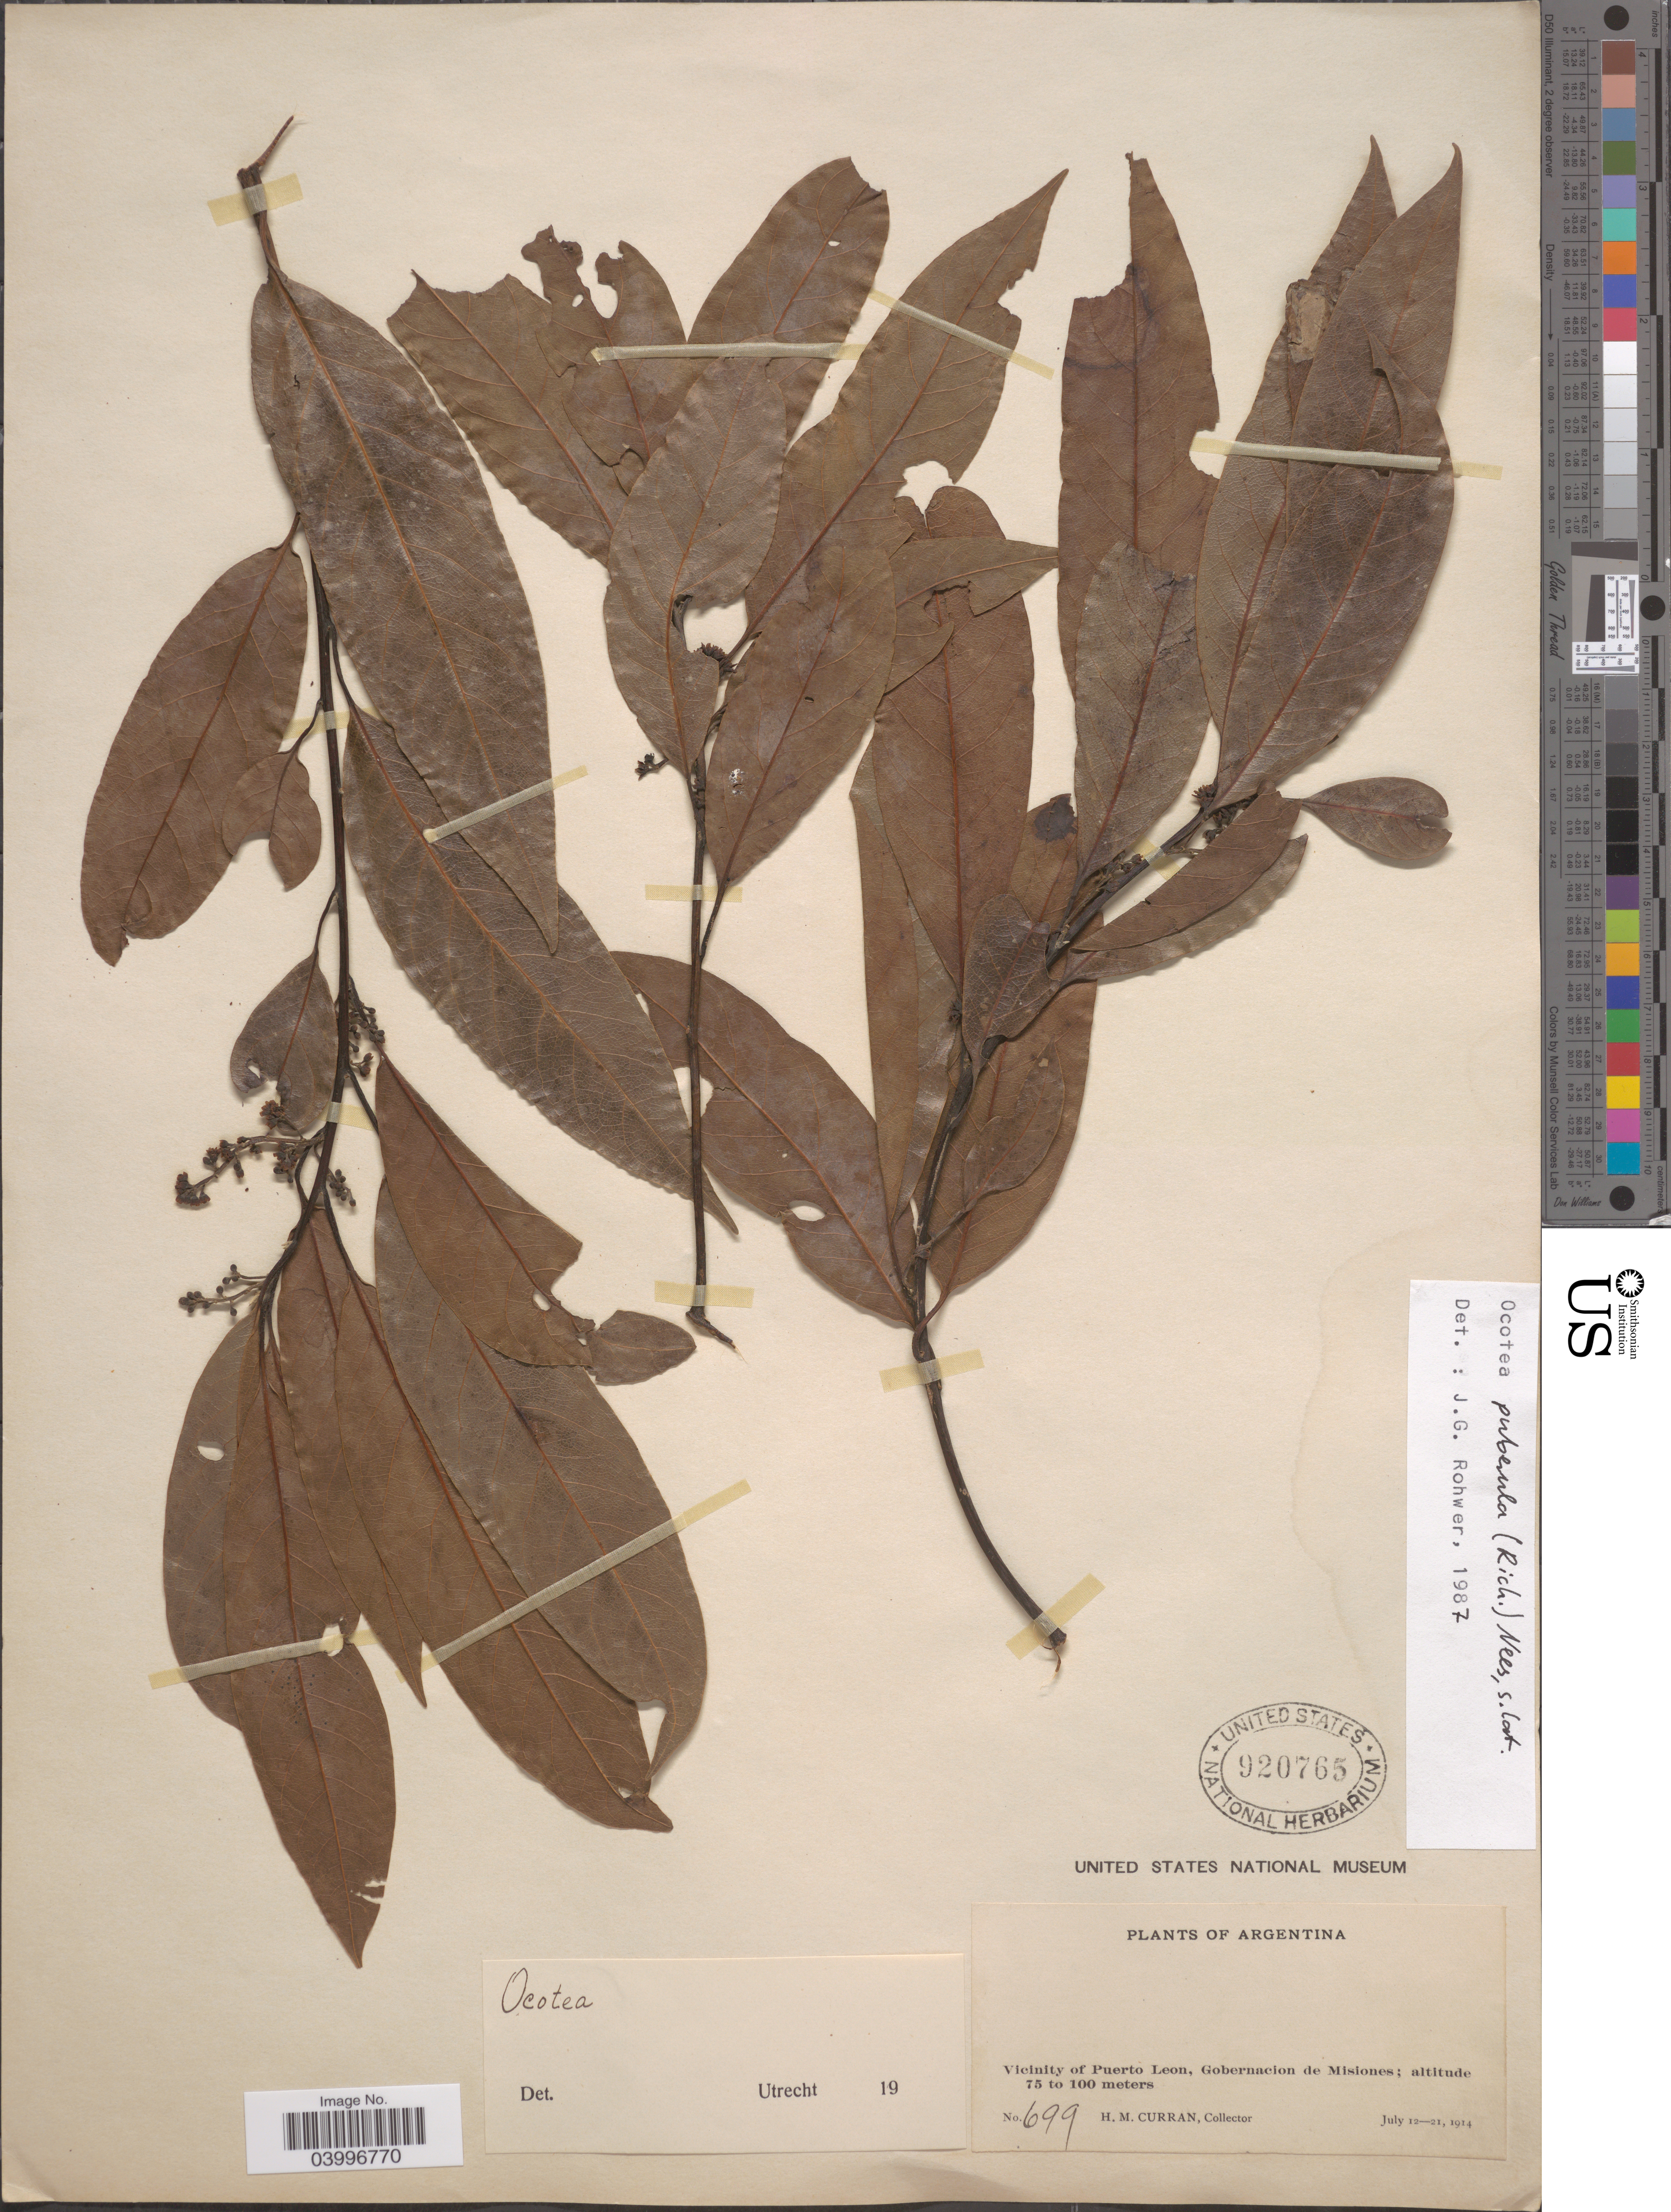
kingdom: Plantae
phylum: Tracheophyta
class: Magnoliopsida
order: Laurales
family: Lauraceae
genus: Ocotea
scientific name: Ocotea puberula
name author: (Rich.) Nees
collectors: H. M. Curran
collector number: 699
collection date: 1914-07-12/1914-07-21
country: Argentina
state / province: Misiones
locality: Vicinity of Puerto Leon, Gobernacion de Misiones.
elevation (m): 75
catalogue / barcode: US 920765